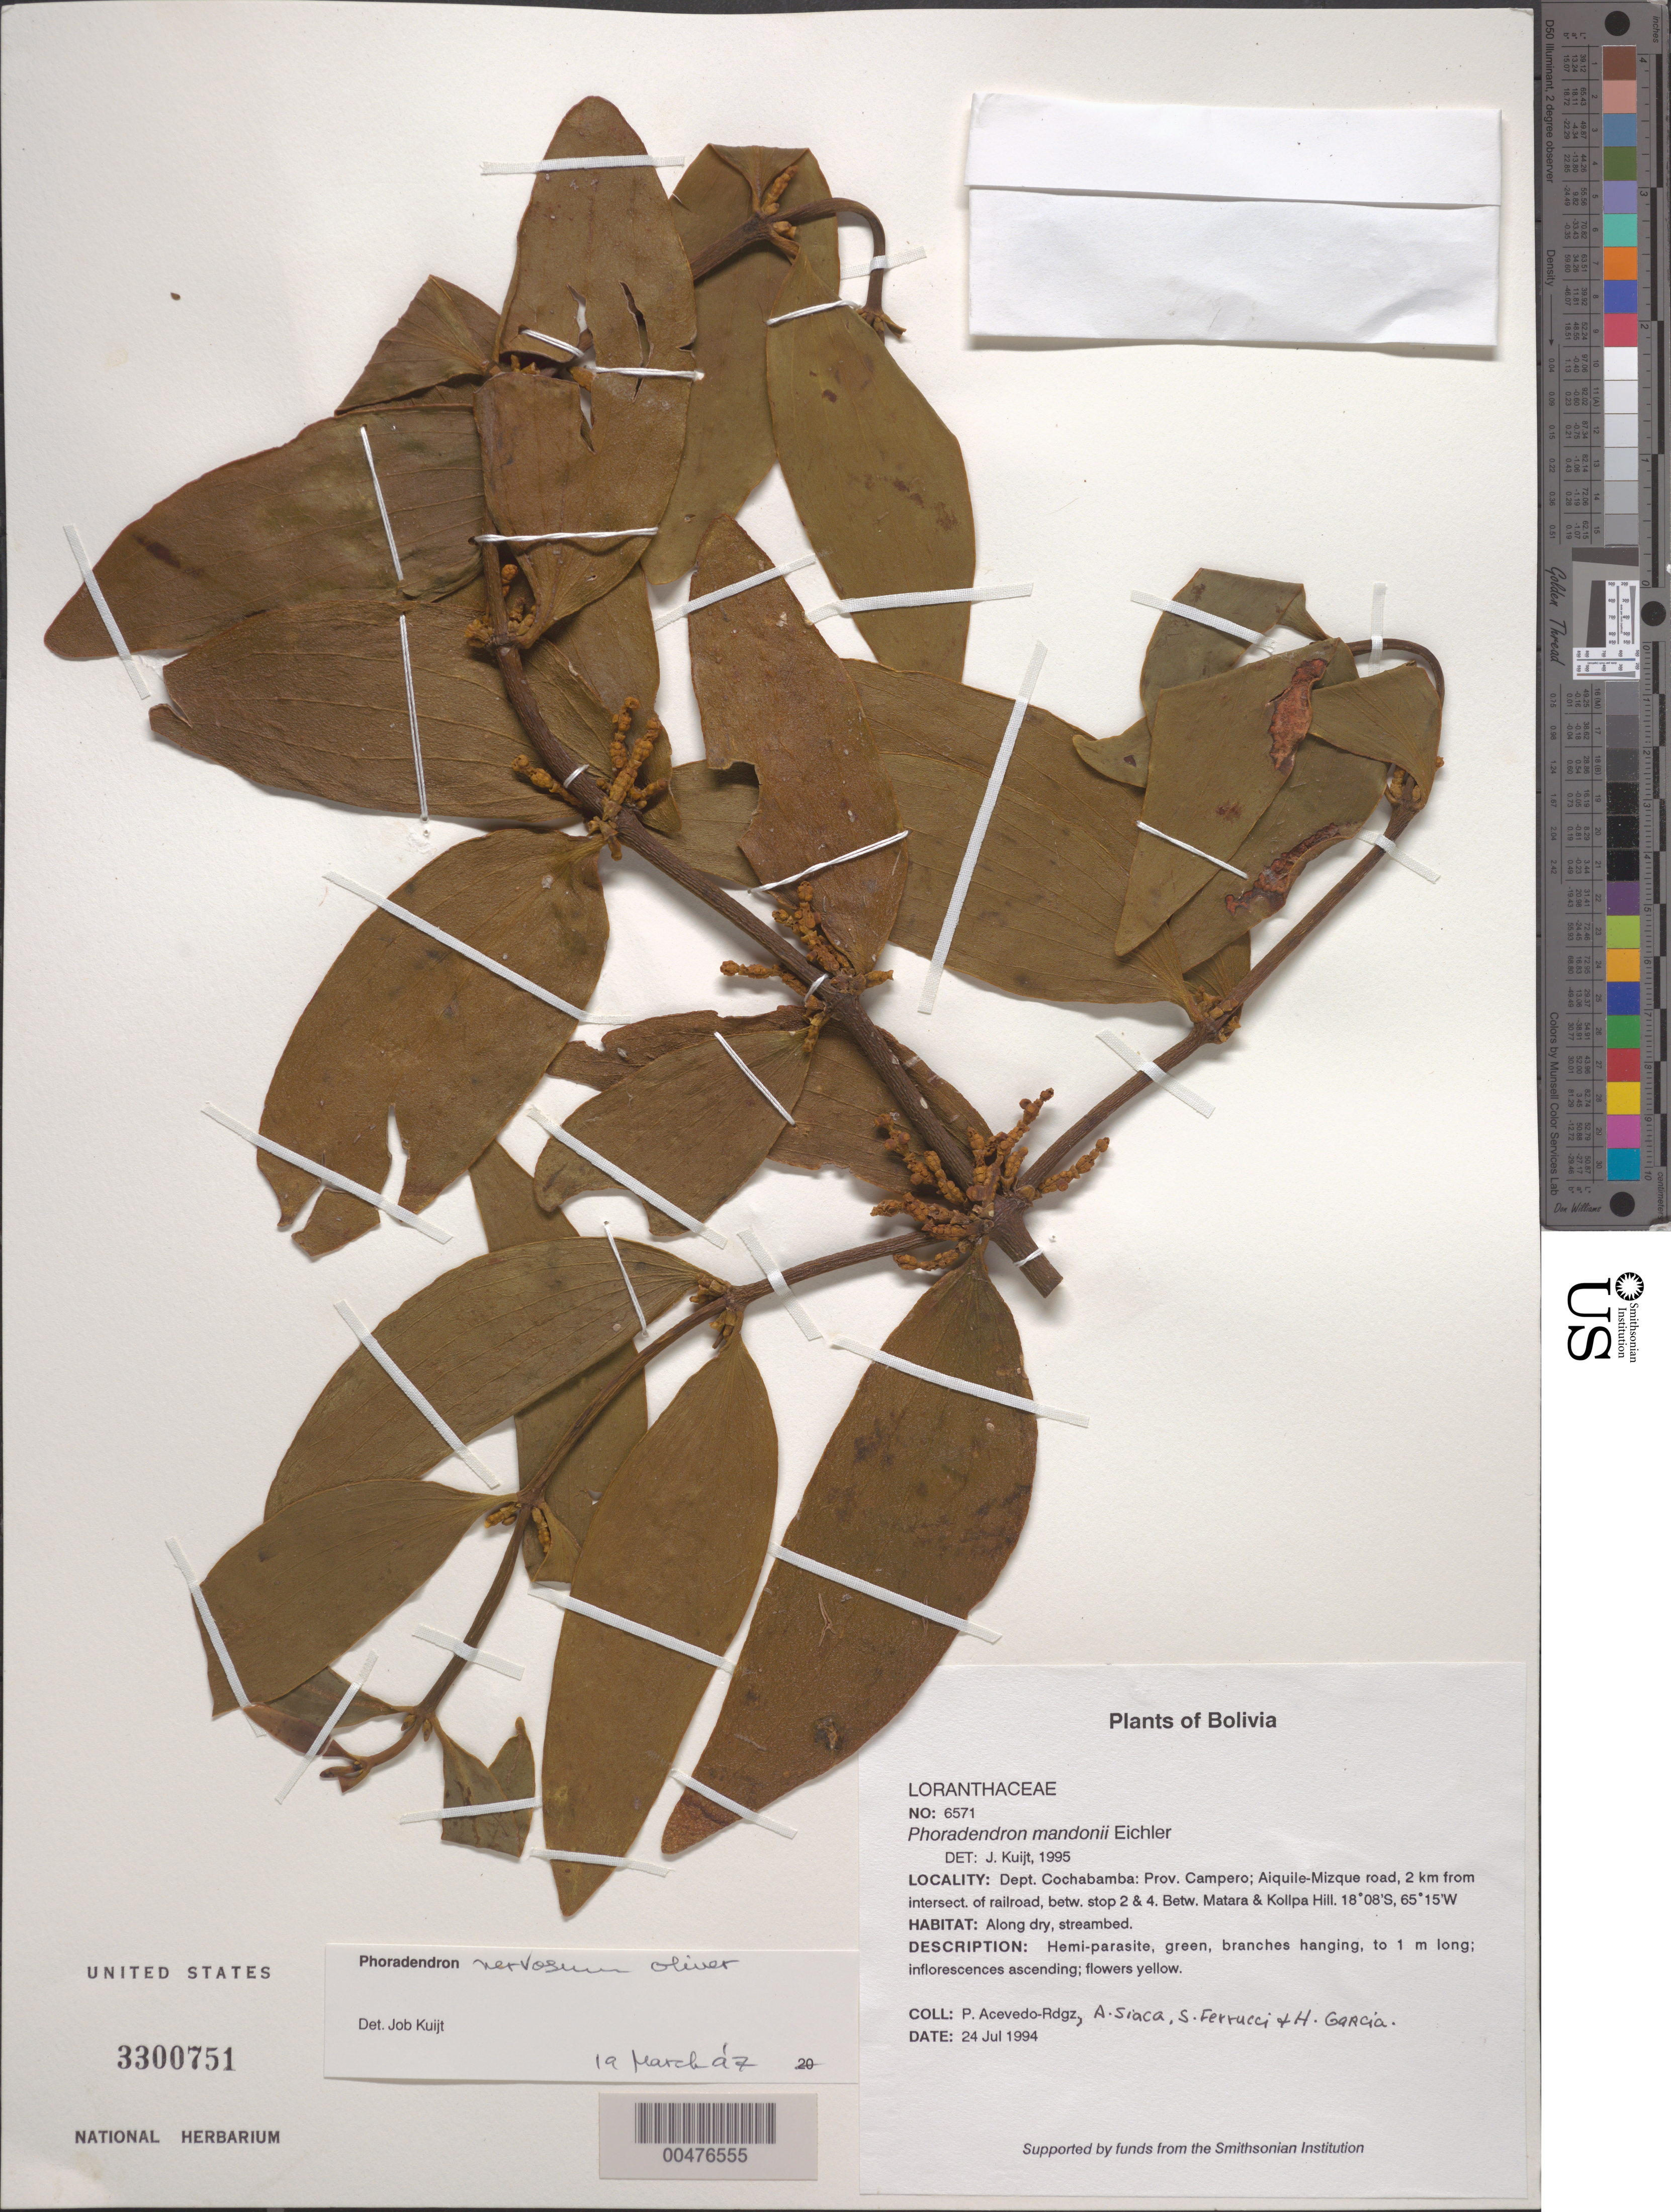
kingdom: Plantae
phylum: Tracheophyta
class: Magnoliopsida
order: Santalales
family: Viscaceae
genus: Phoradendron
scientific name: Phoradendron nervosum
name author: Oliv.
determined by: Kuijt, Job, (CANADA)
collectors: P. Acevedo-Rodr., A. Siaca, S. Ferrucci & H. Garcia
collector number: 6571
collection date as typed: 24 Jul 1994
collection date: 1994-07-24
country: Bolivia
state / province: Cochabamba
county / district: Campero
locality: Cochabamba; Prov. Campero; Aiquile to Mizque road, 2 km from intersect. of railroad (betw. stops 2 & 4). Betw. Matara & Kollpa hi1ls.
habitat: Along dry, streambed.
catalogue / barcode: US 3300751